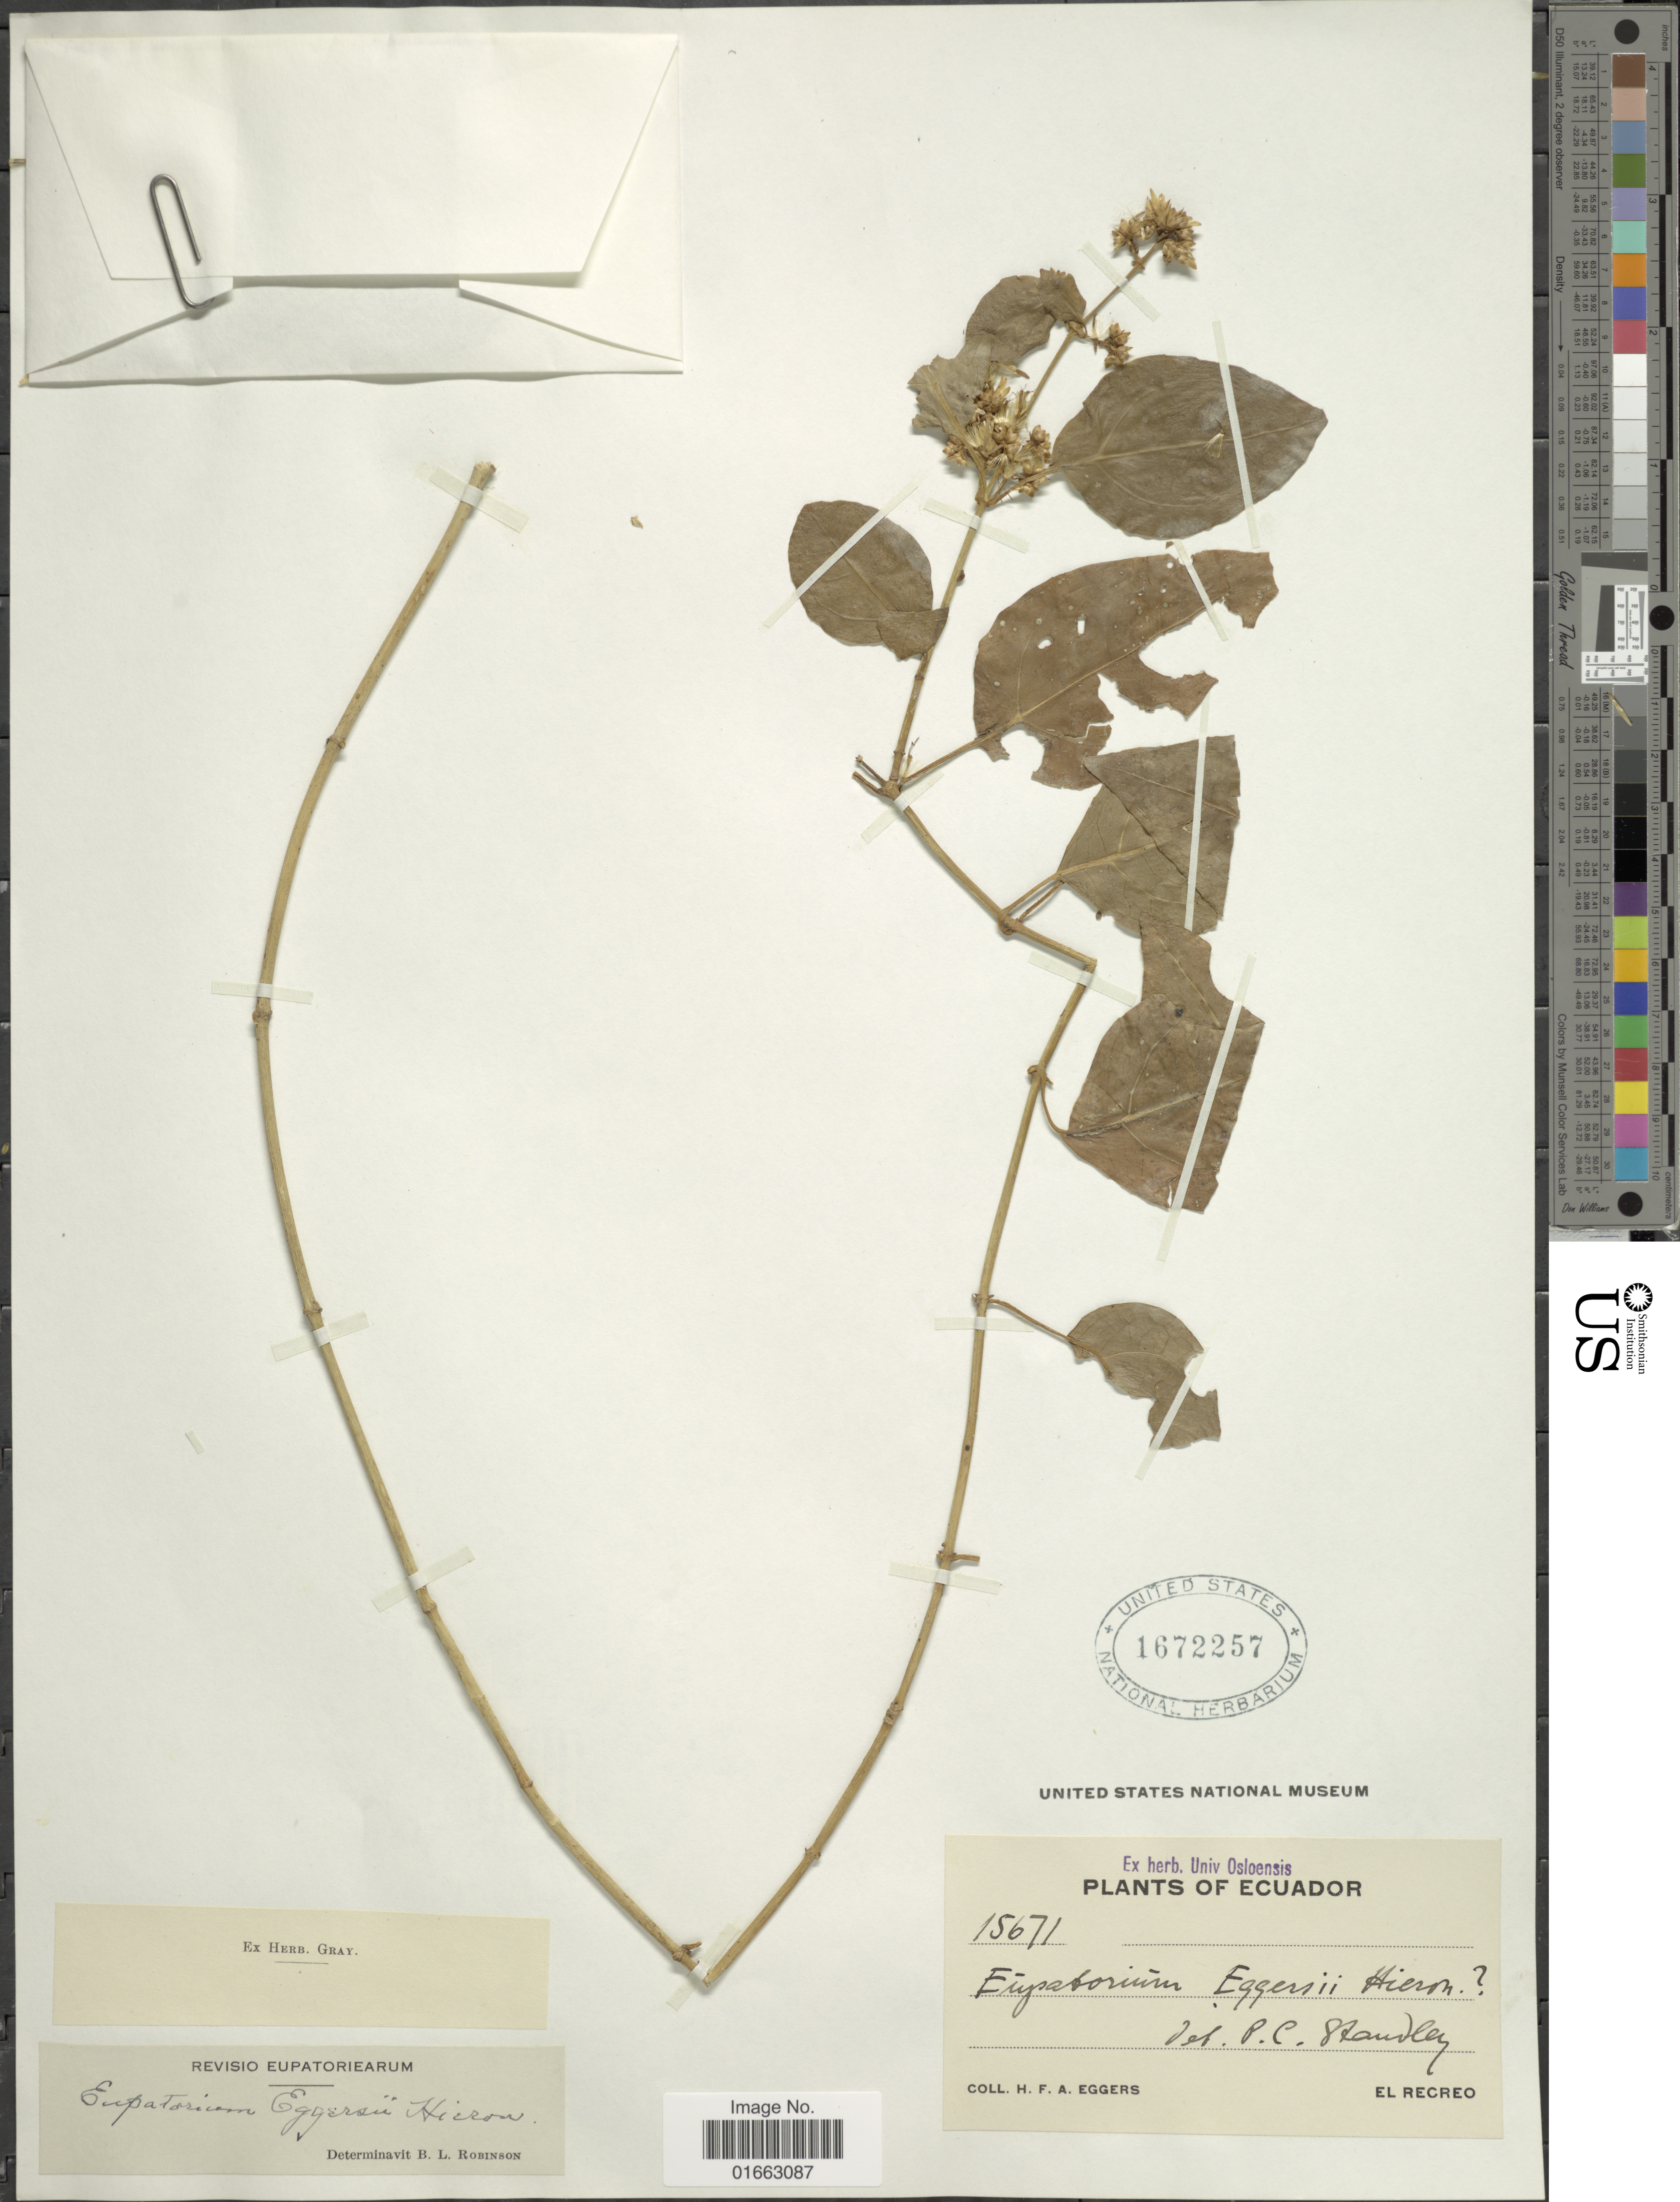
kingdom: Plantae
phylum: Tracheophyta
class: Magnoliopsida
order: Asterales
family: Asteraceae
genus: Critonia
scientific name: Critonia eggersii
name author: (Hieron.) R.M. King & H. Rob.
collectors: H. F. A. von Eggers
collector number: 15671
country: Ecuador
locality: El Recreo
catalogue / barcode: US 1672257